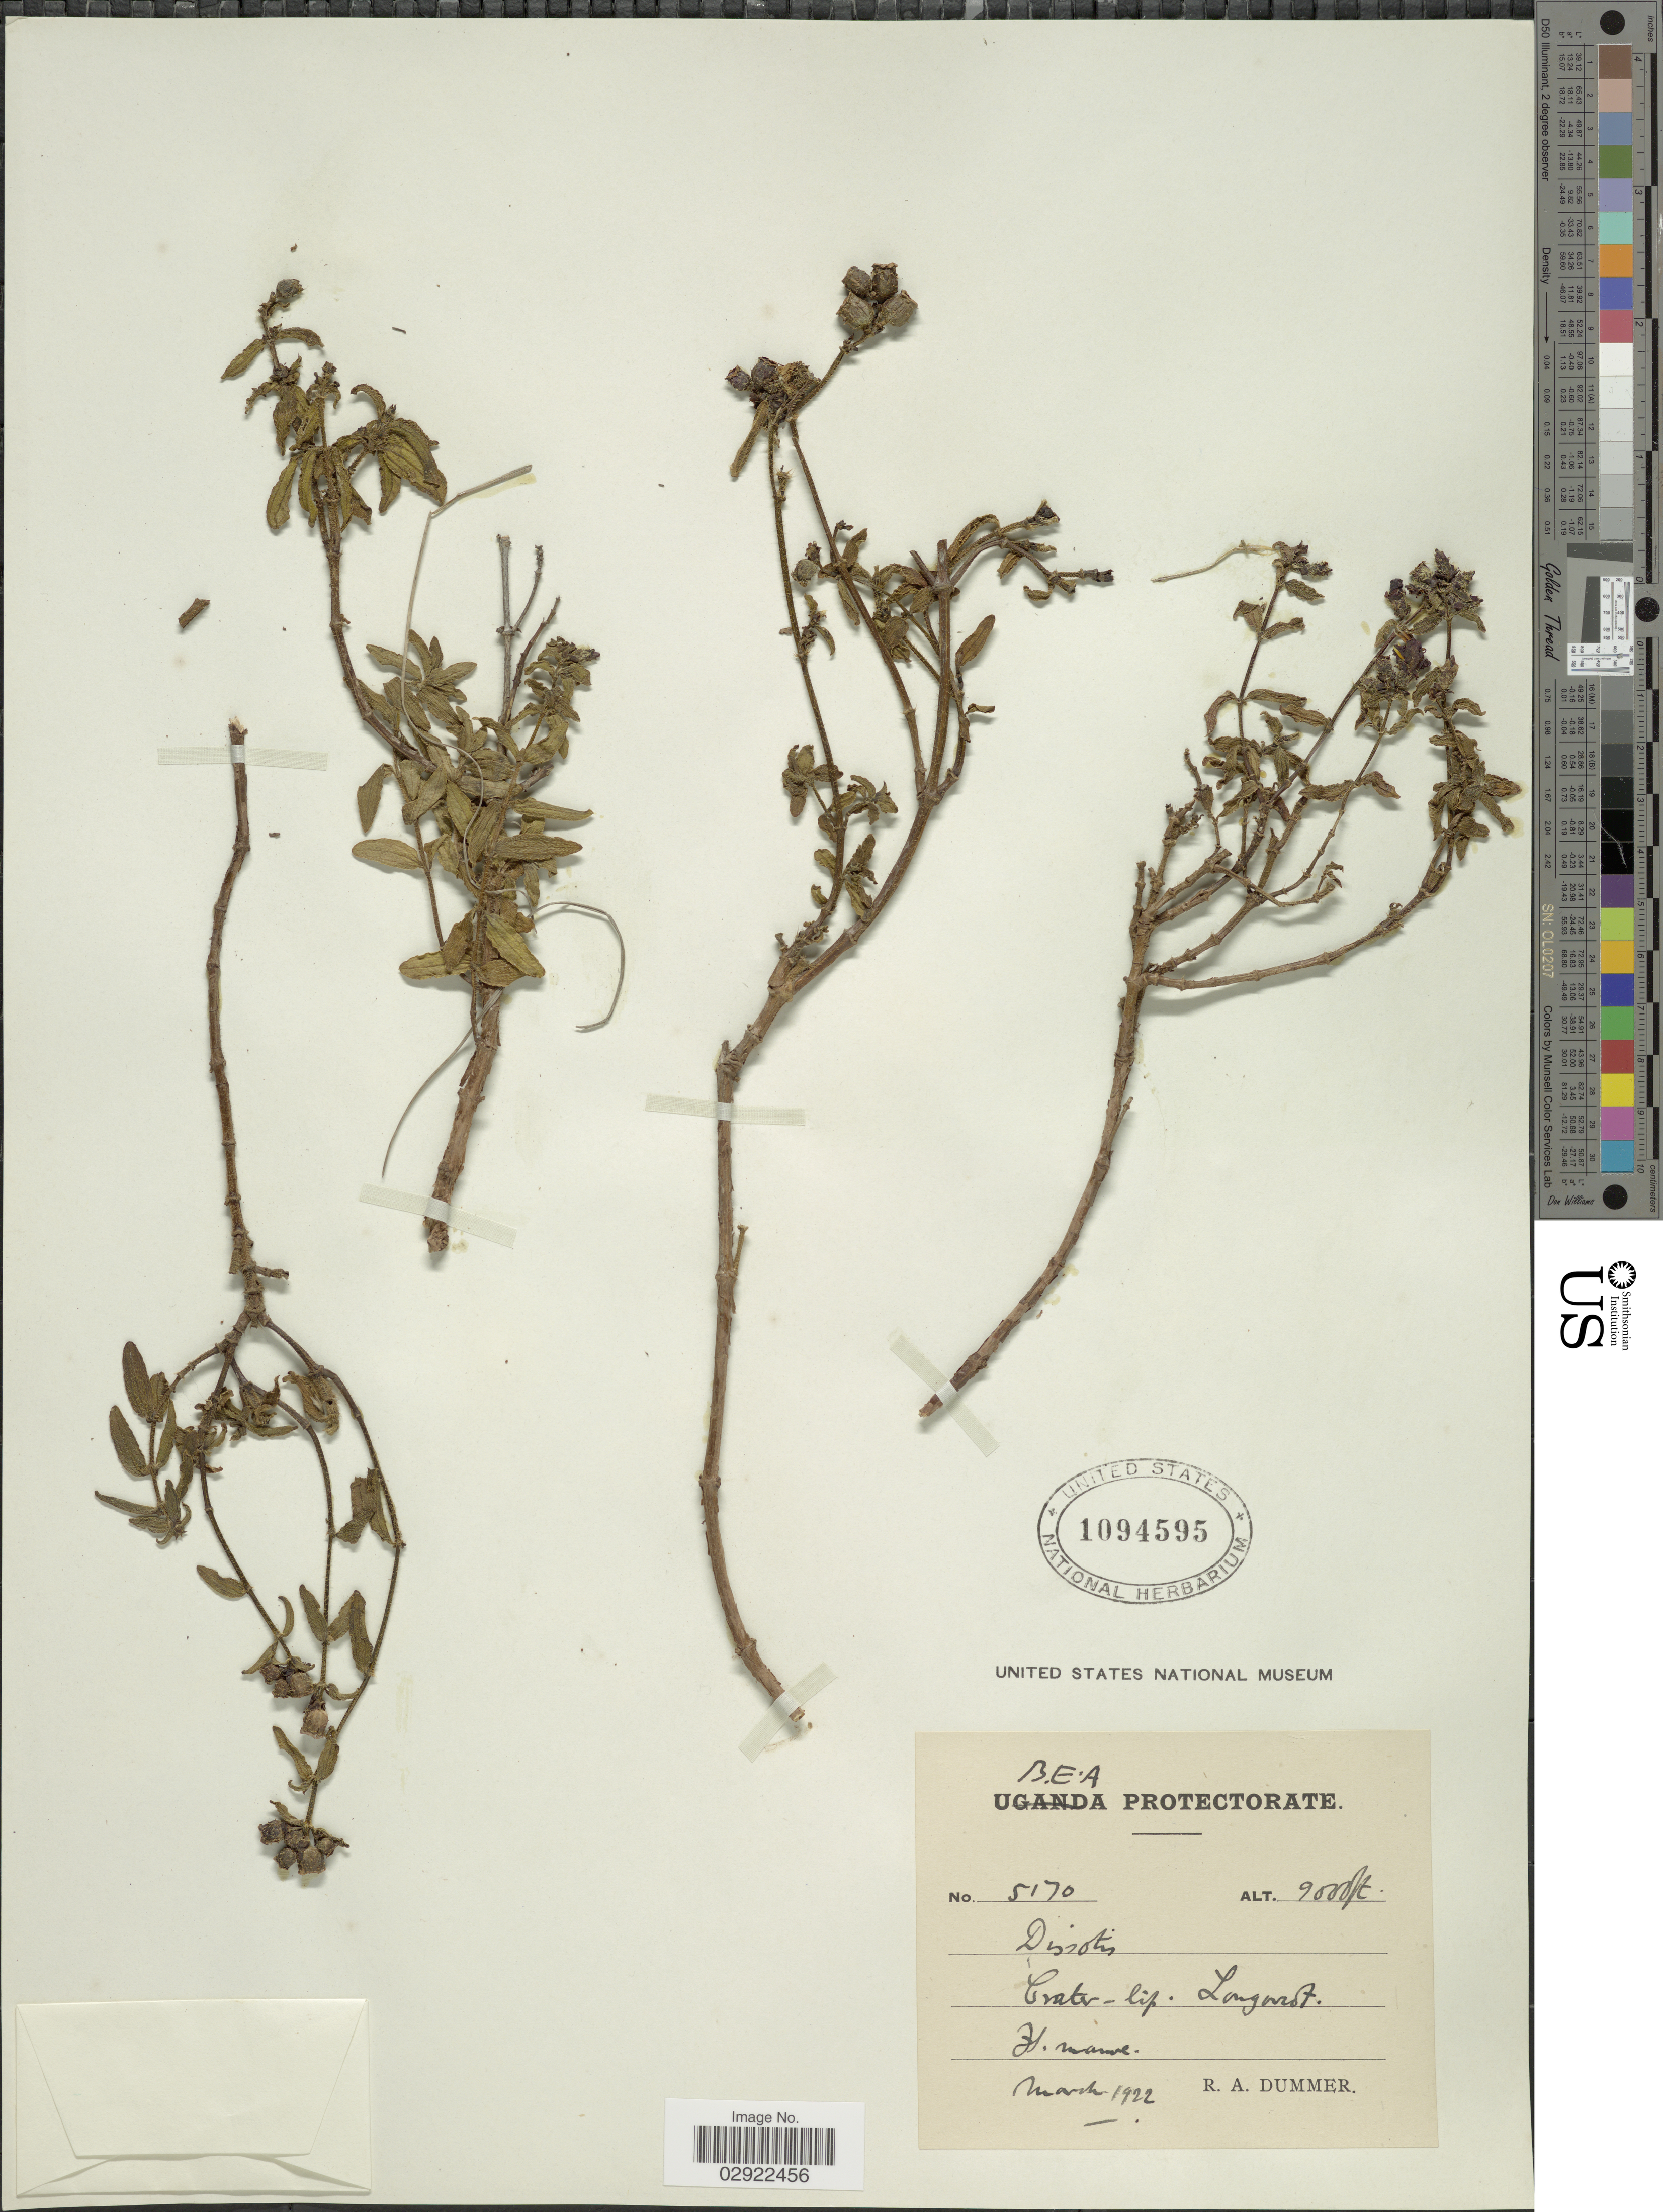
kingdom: Plantae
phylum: Tracheophyta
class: Magnoliopsida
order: Myrtales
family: Melastomataceae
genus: Dissotis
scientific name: Dissotis sp.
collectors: R. A. Dümmer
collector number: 5170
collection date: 1922-03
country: Kenya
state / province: Nakuru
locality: B.E.A. Protectorate. Longardt.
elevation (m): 2743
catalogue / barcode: US 1094595